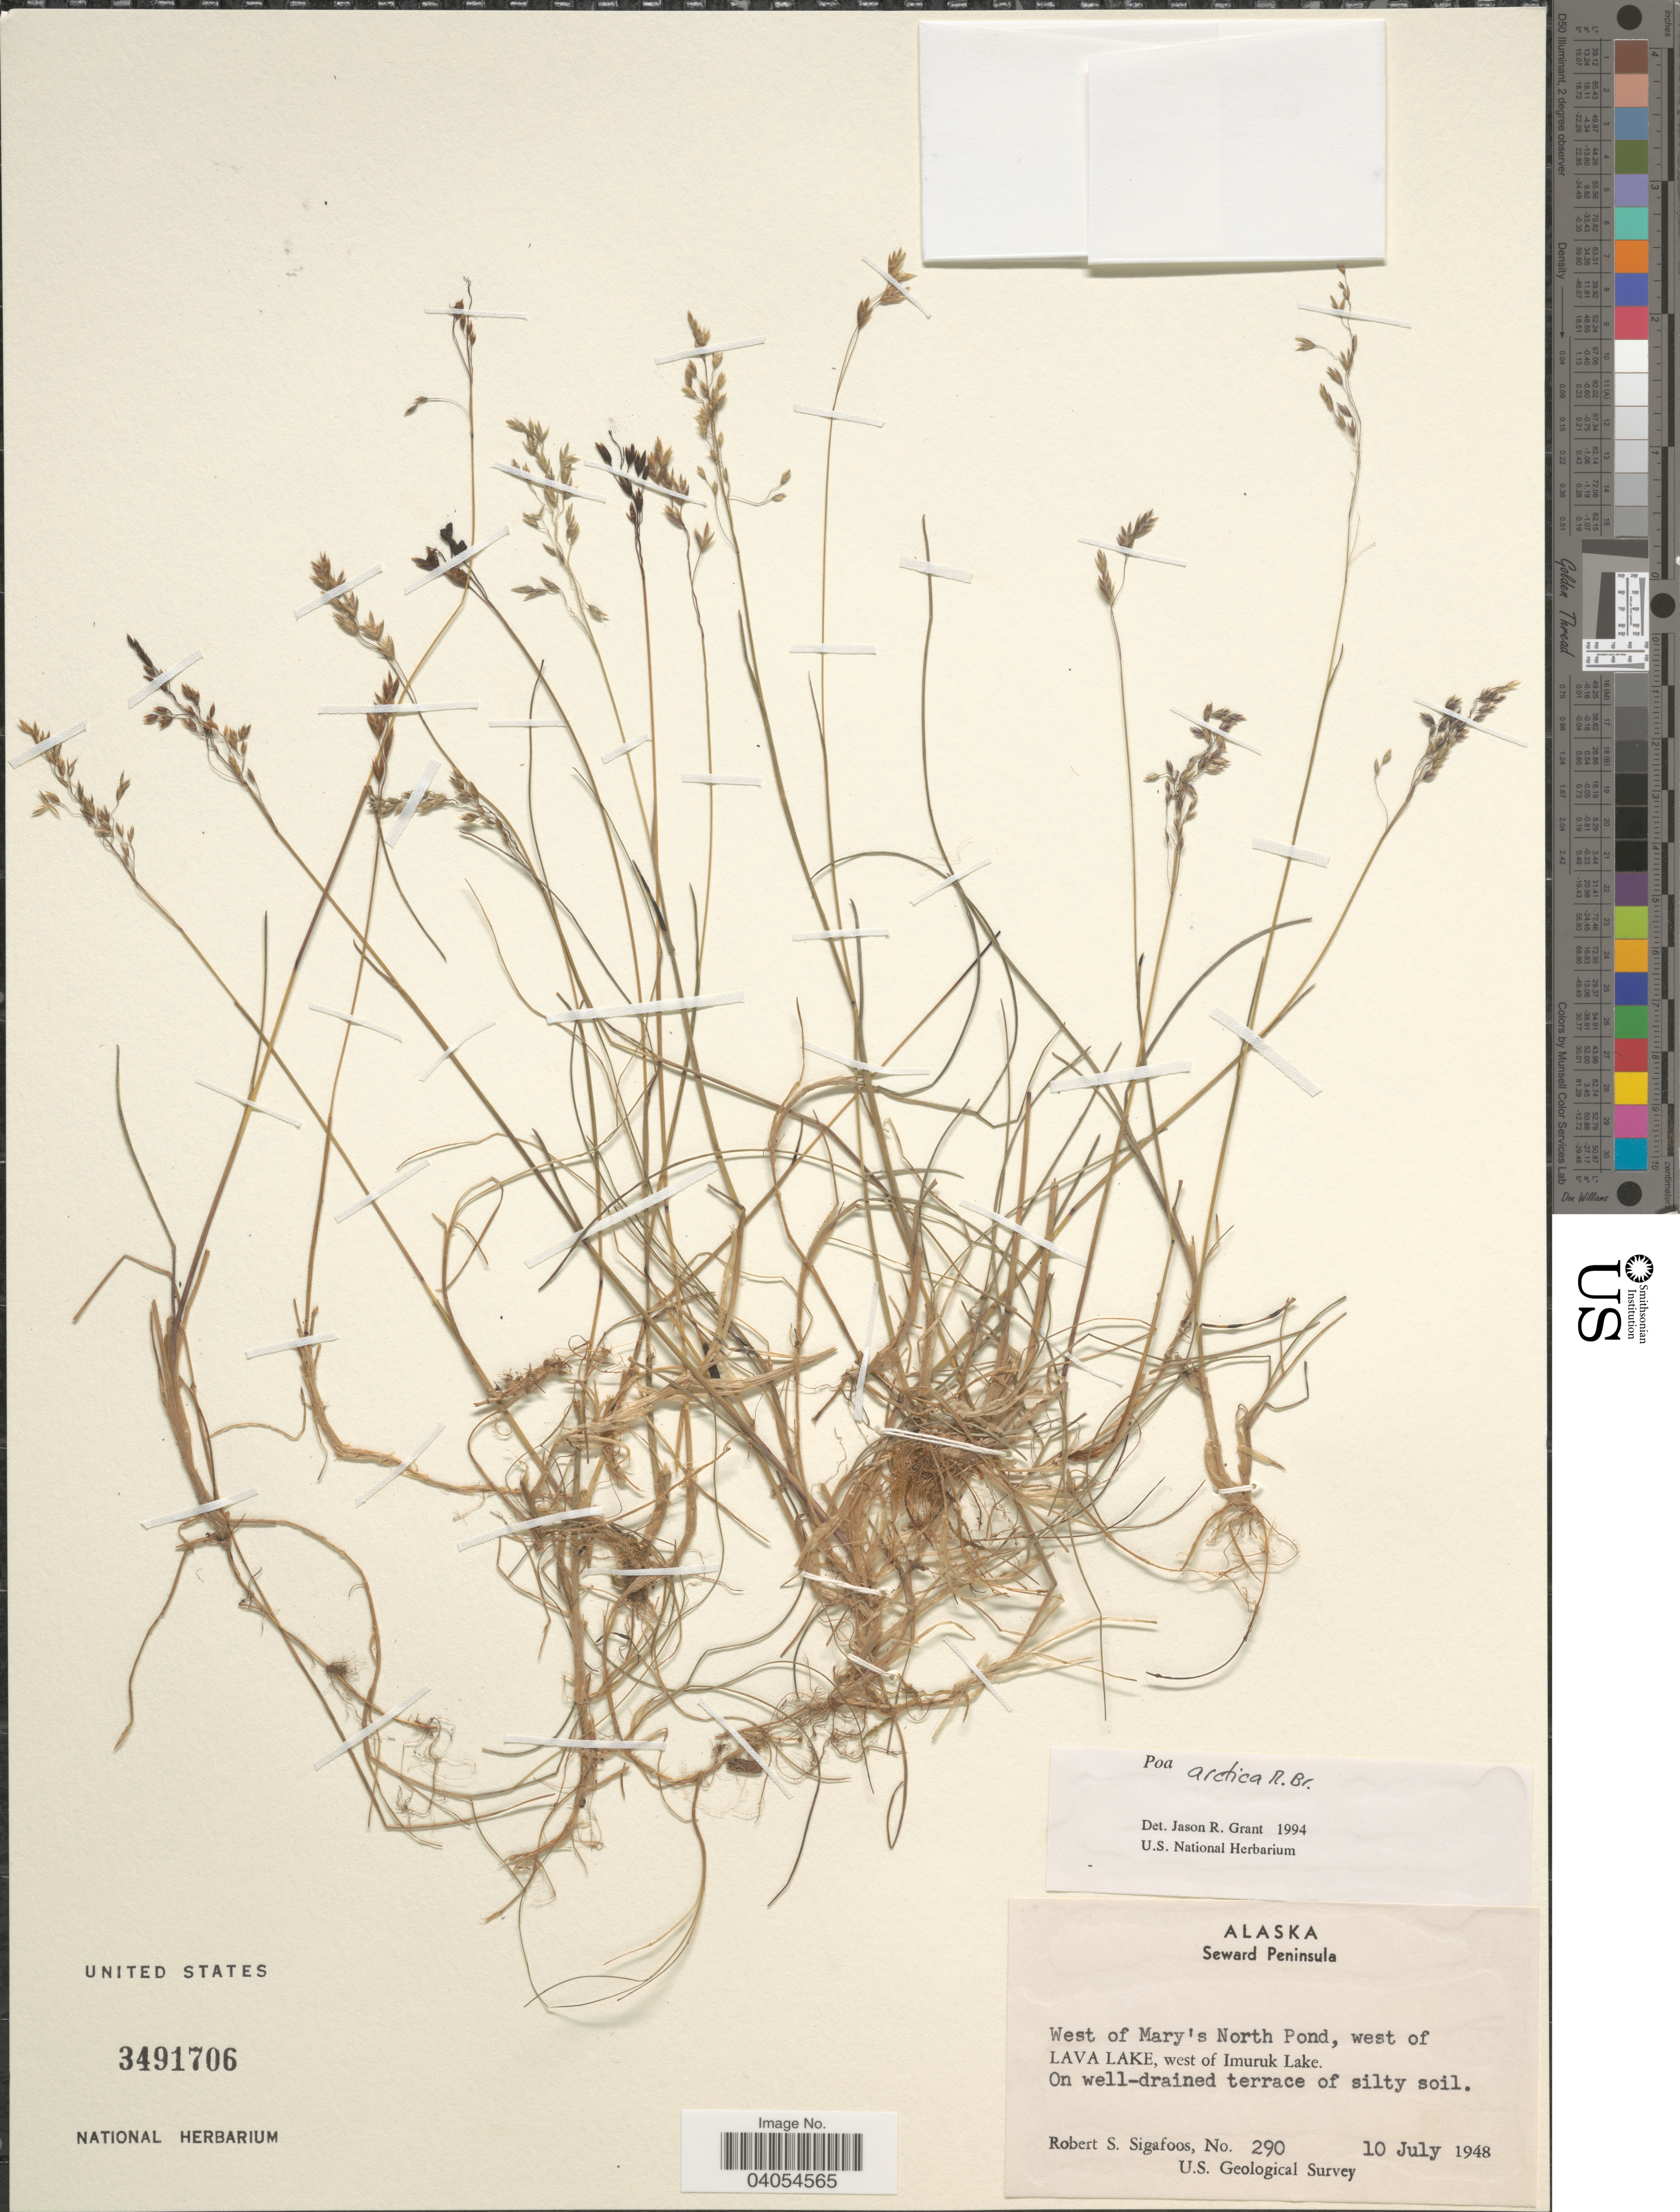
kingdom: Plantae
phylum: Tracheophyta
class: Liliopsida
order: Poales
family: Poaceae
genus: Poa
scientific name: Poa arctica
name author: R. Br.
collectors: R. Sigafoos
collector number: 290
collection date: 1948-07-10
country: United States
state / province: Alaska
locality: Seward Peninsula. West of Mary's North Pond, west of Lava Lake, west of Imuruk Lake. On well-drained terrace of silty soil.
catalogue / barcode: US 3491706